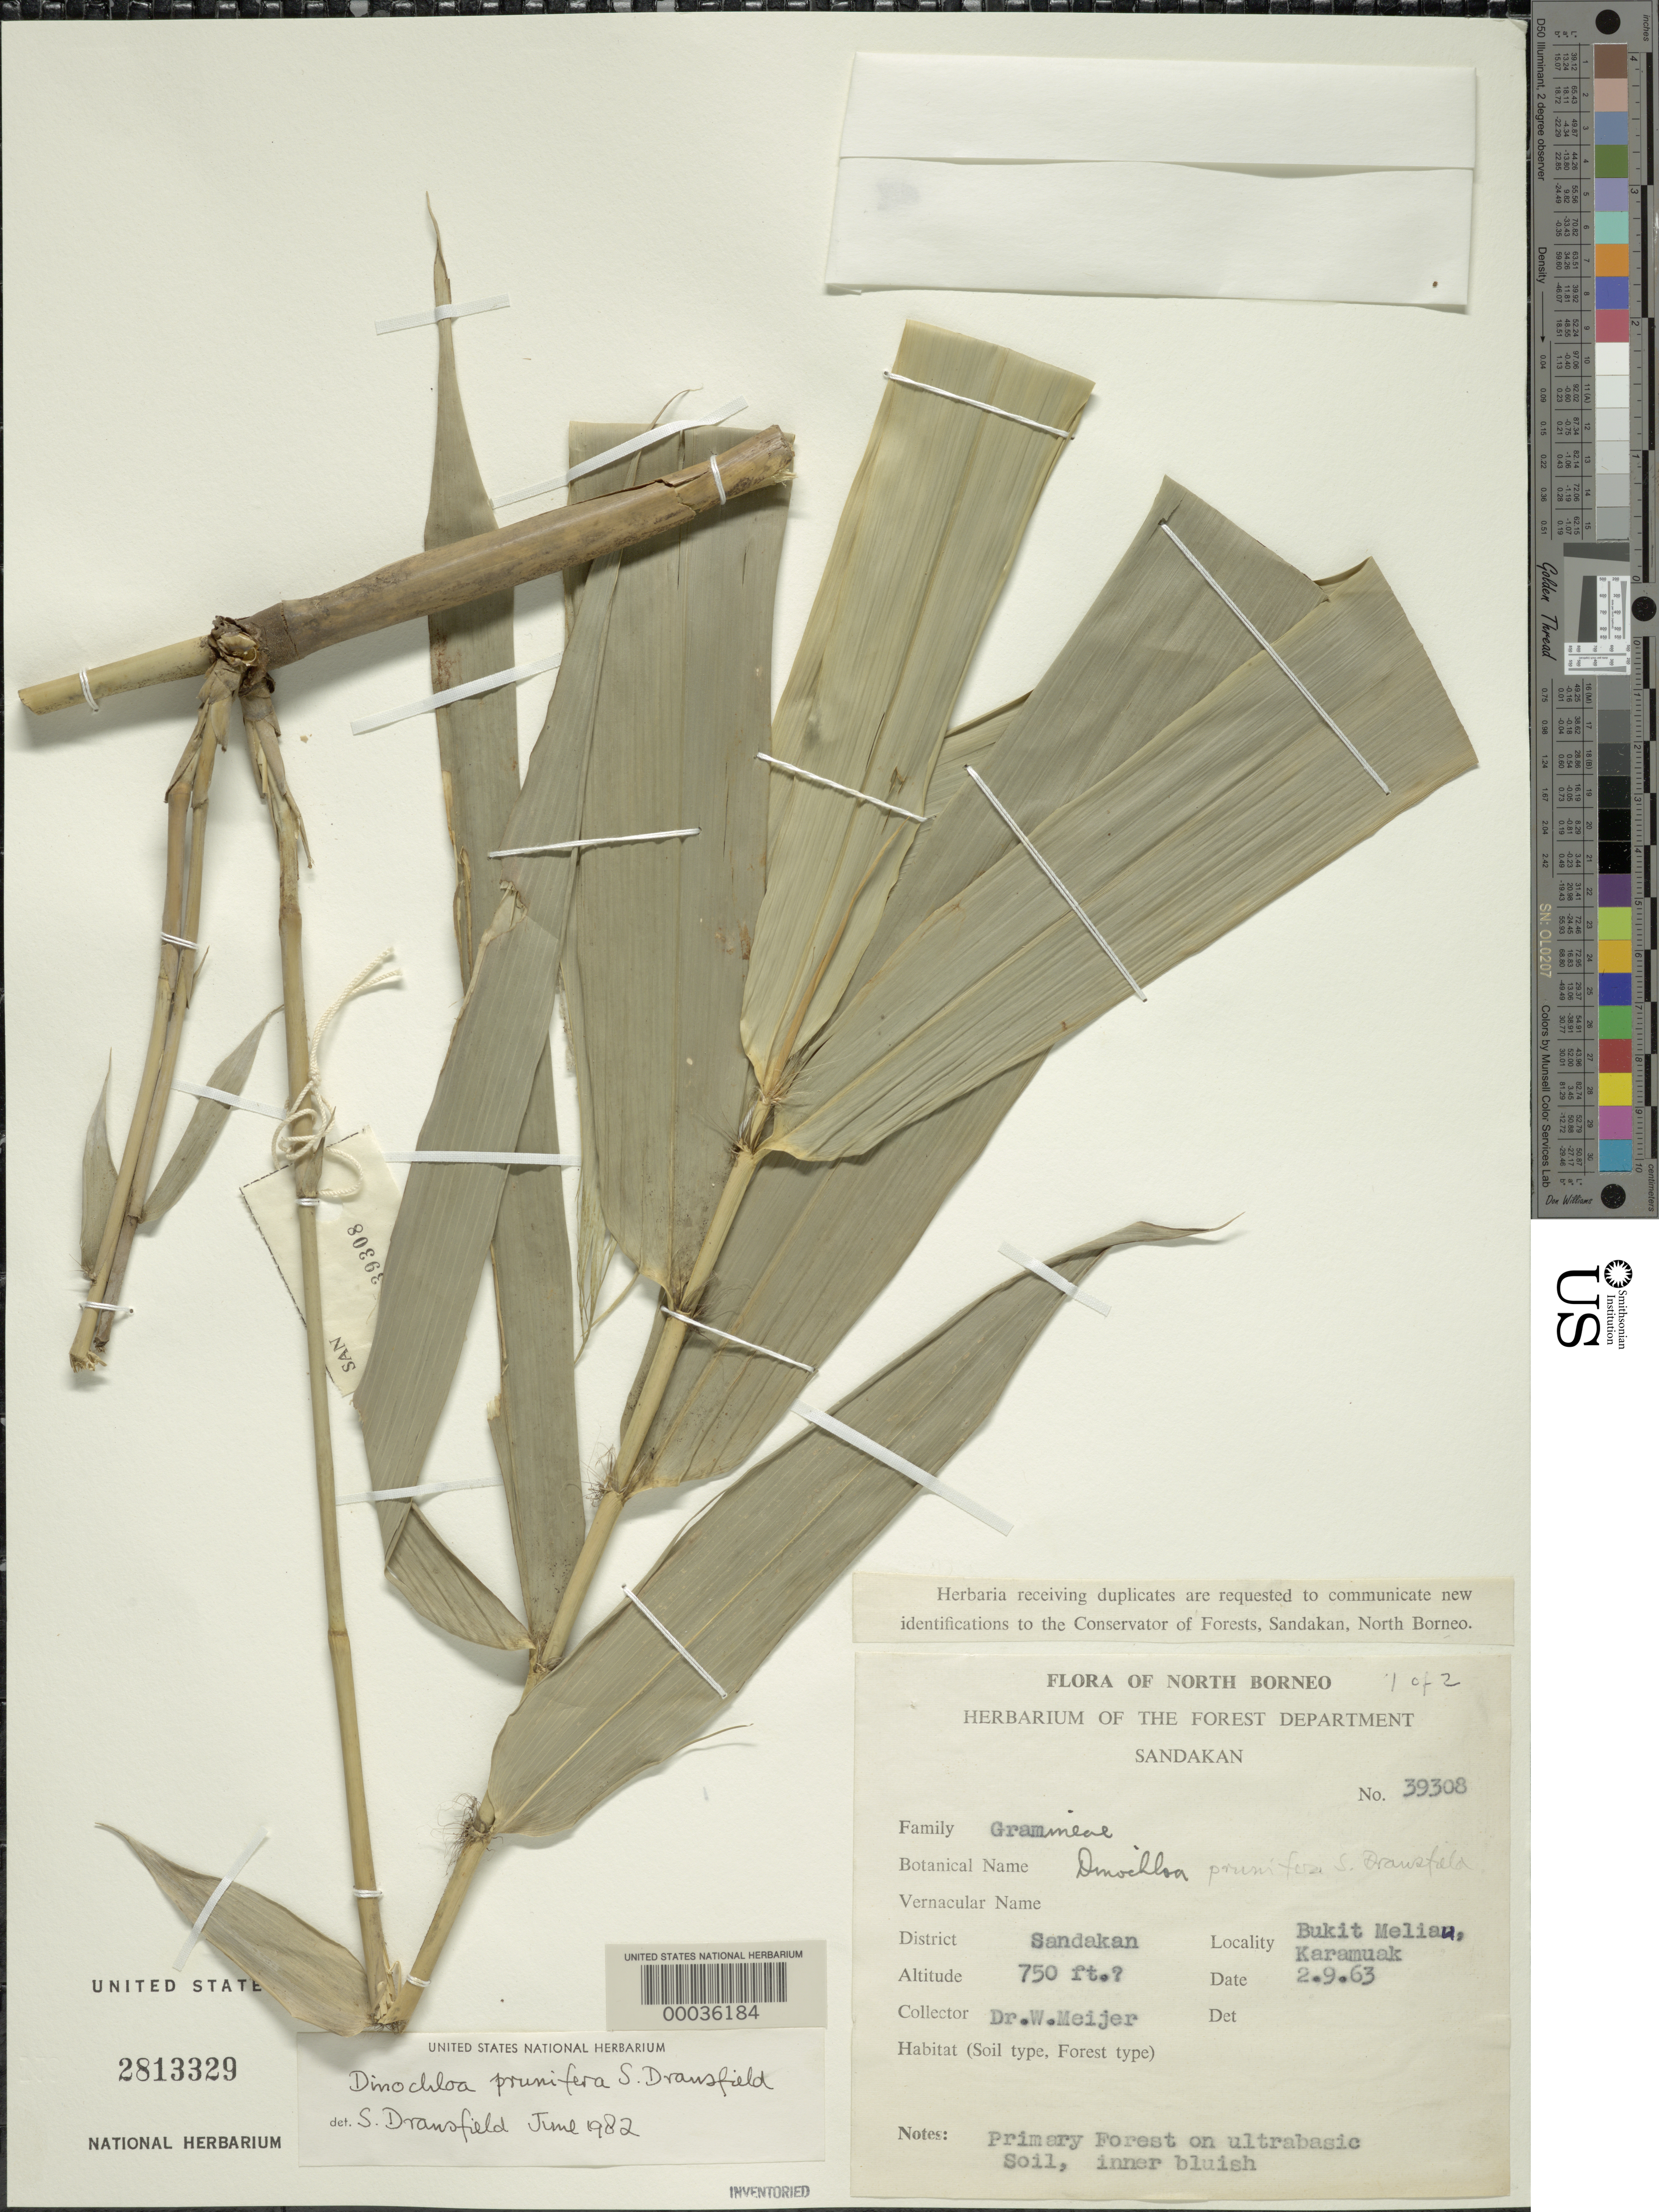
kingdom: Plantae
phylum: Tracheophyta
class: Liliopsida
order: Poales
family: Poaceae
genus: Dinochloa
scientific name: Dinochloa prunifera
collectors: W. Meijer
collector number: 39308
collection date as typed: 02 Sep 1963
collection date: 1963-09-02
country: Malaysia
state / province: Sabah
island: Borneo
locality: Dist sandakan, bukit meliau, karamuak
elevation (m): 229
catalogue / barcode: US 2813329